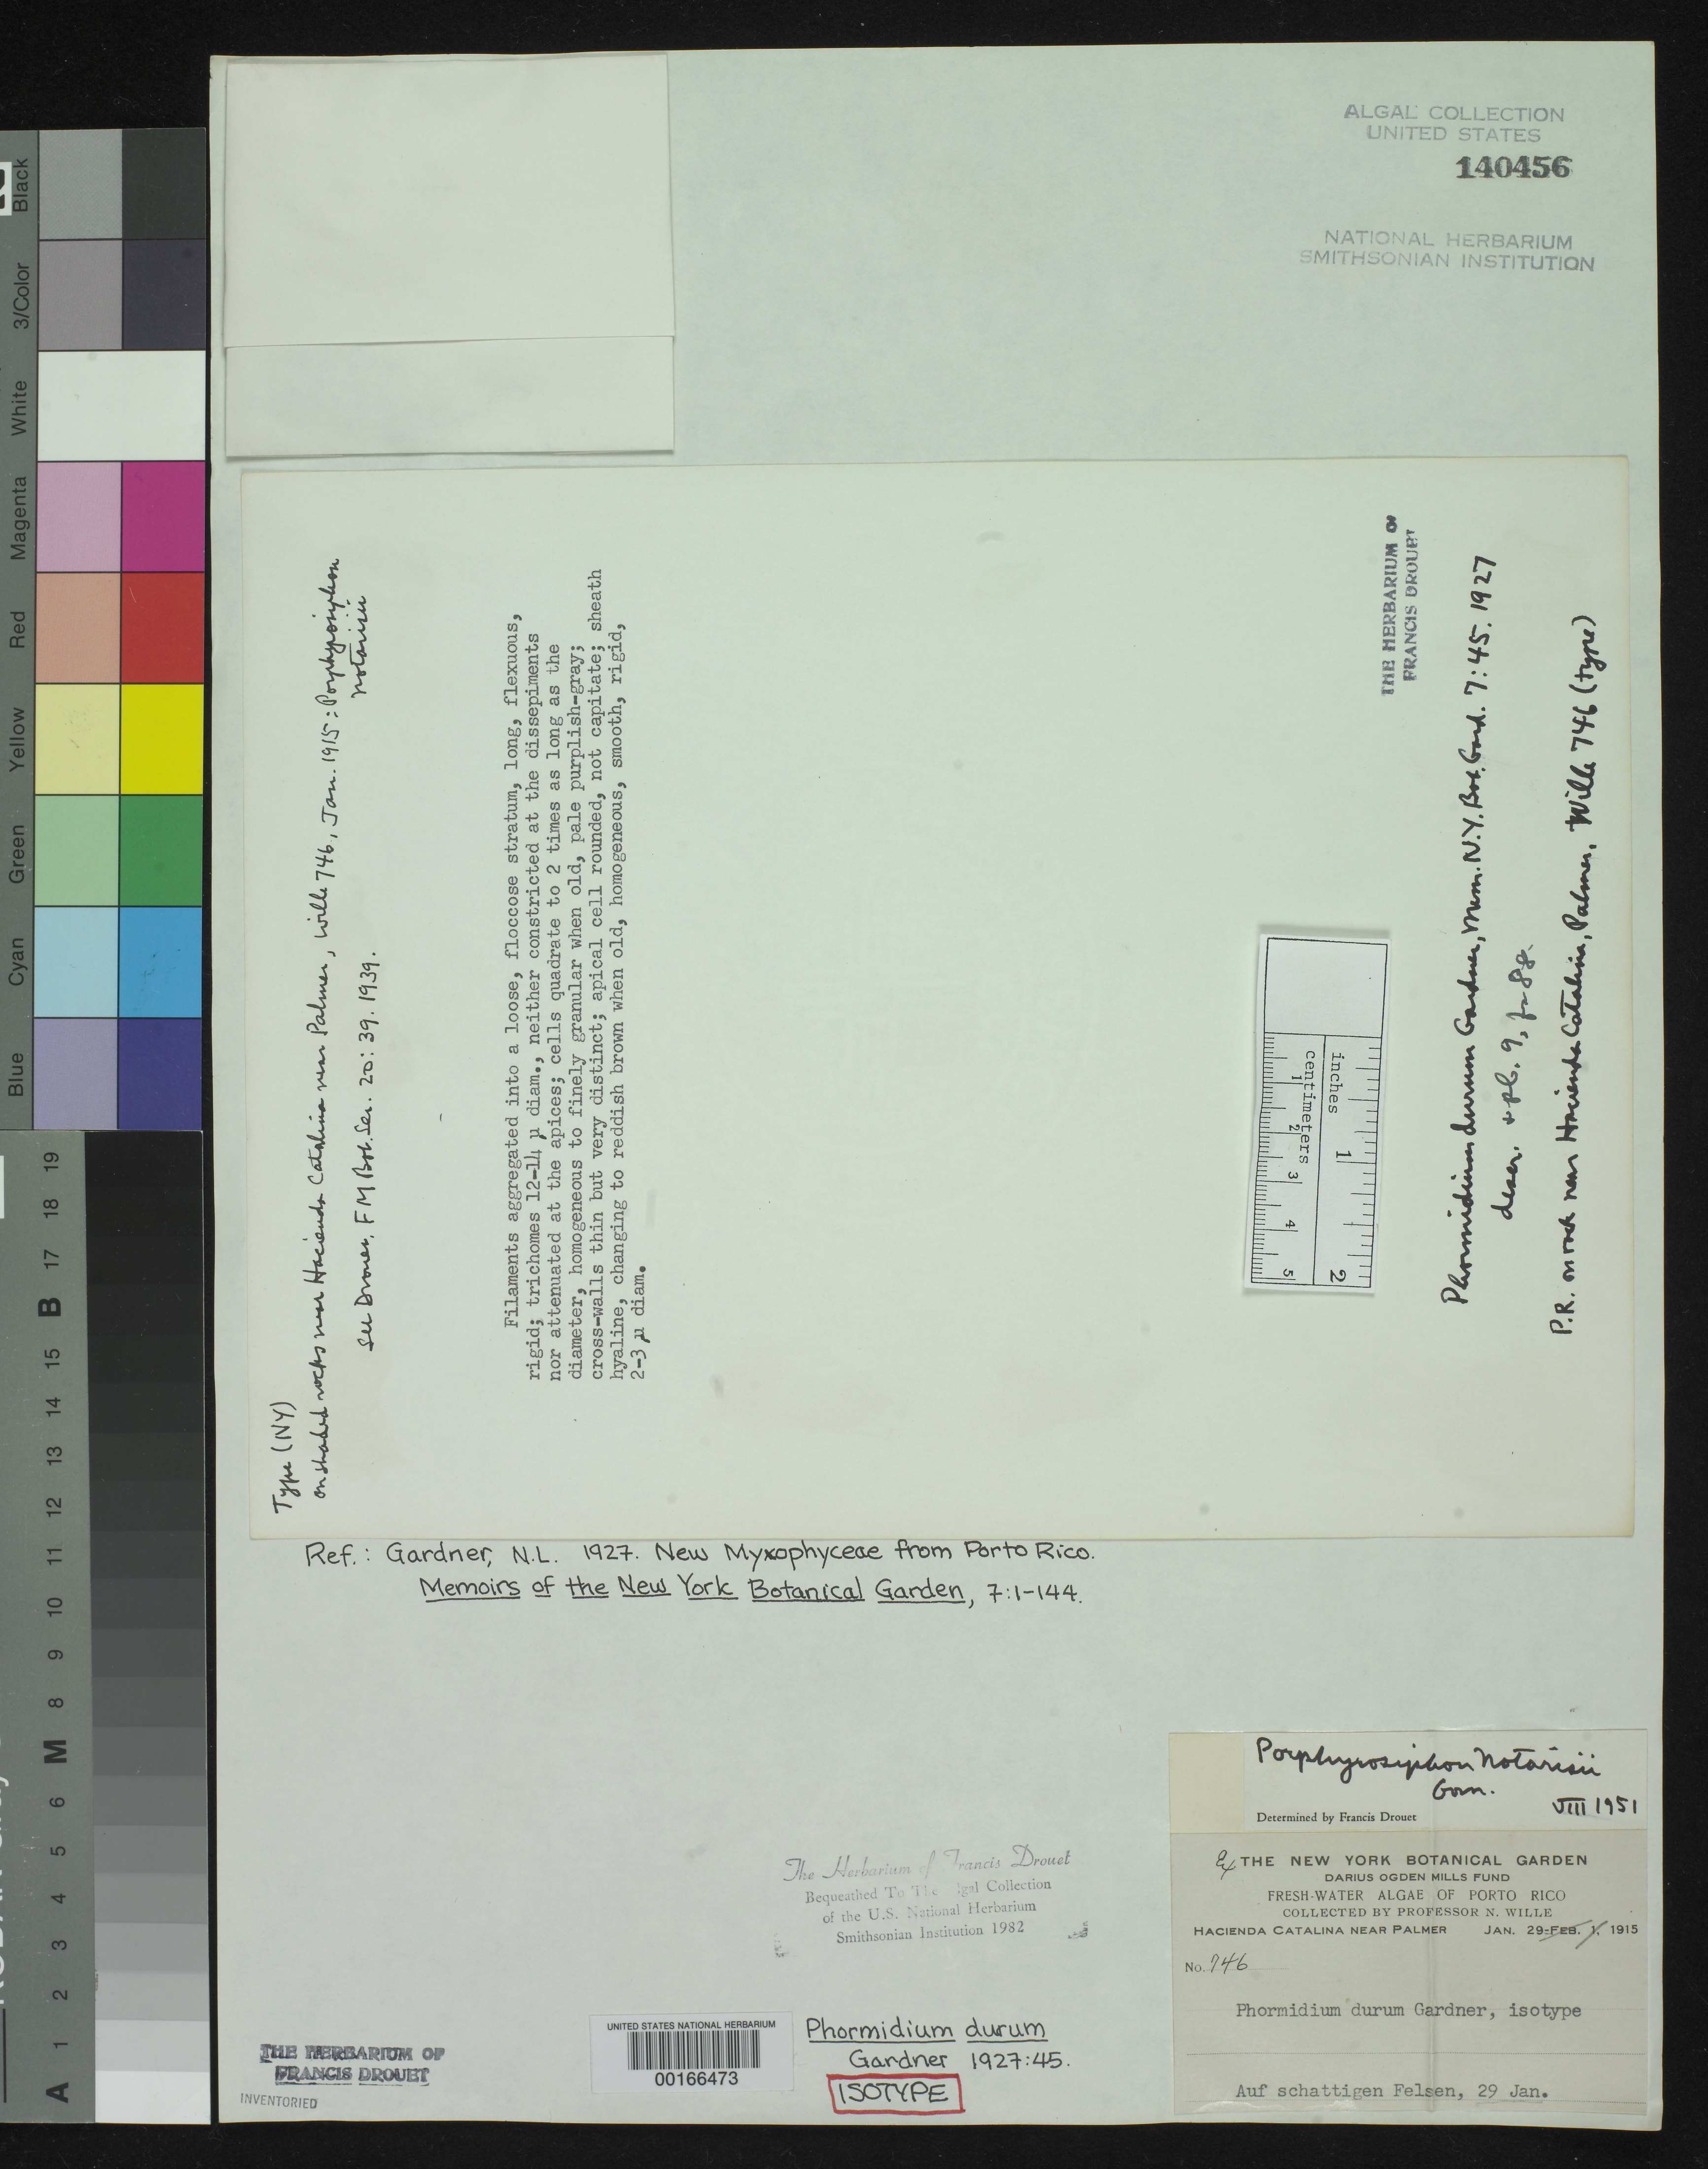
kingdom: Bacteria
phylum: Cyanobacteria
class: Cyanobacteriia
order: Cyanobacteriales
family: Oscillatoriaceae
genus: Phormidium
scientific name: Phormidium durum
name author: N.L. Gardner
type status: Isotype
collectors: N. Wille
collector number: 746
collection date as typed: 29 Jan 1915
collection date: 1915-01-29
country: Puerto Rico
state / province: Río Grande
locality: Hacienda Catalina, near Palmer.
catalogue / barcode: US 140456